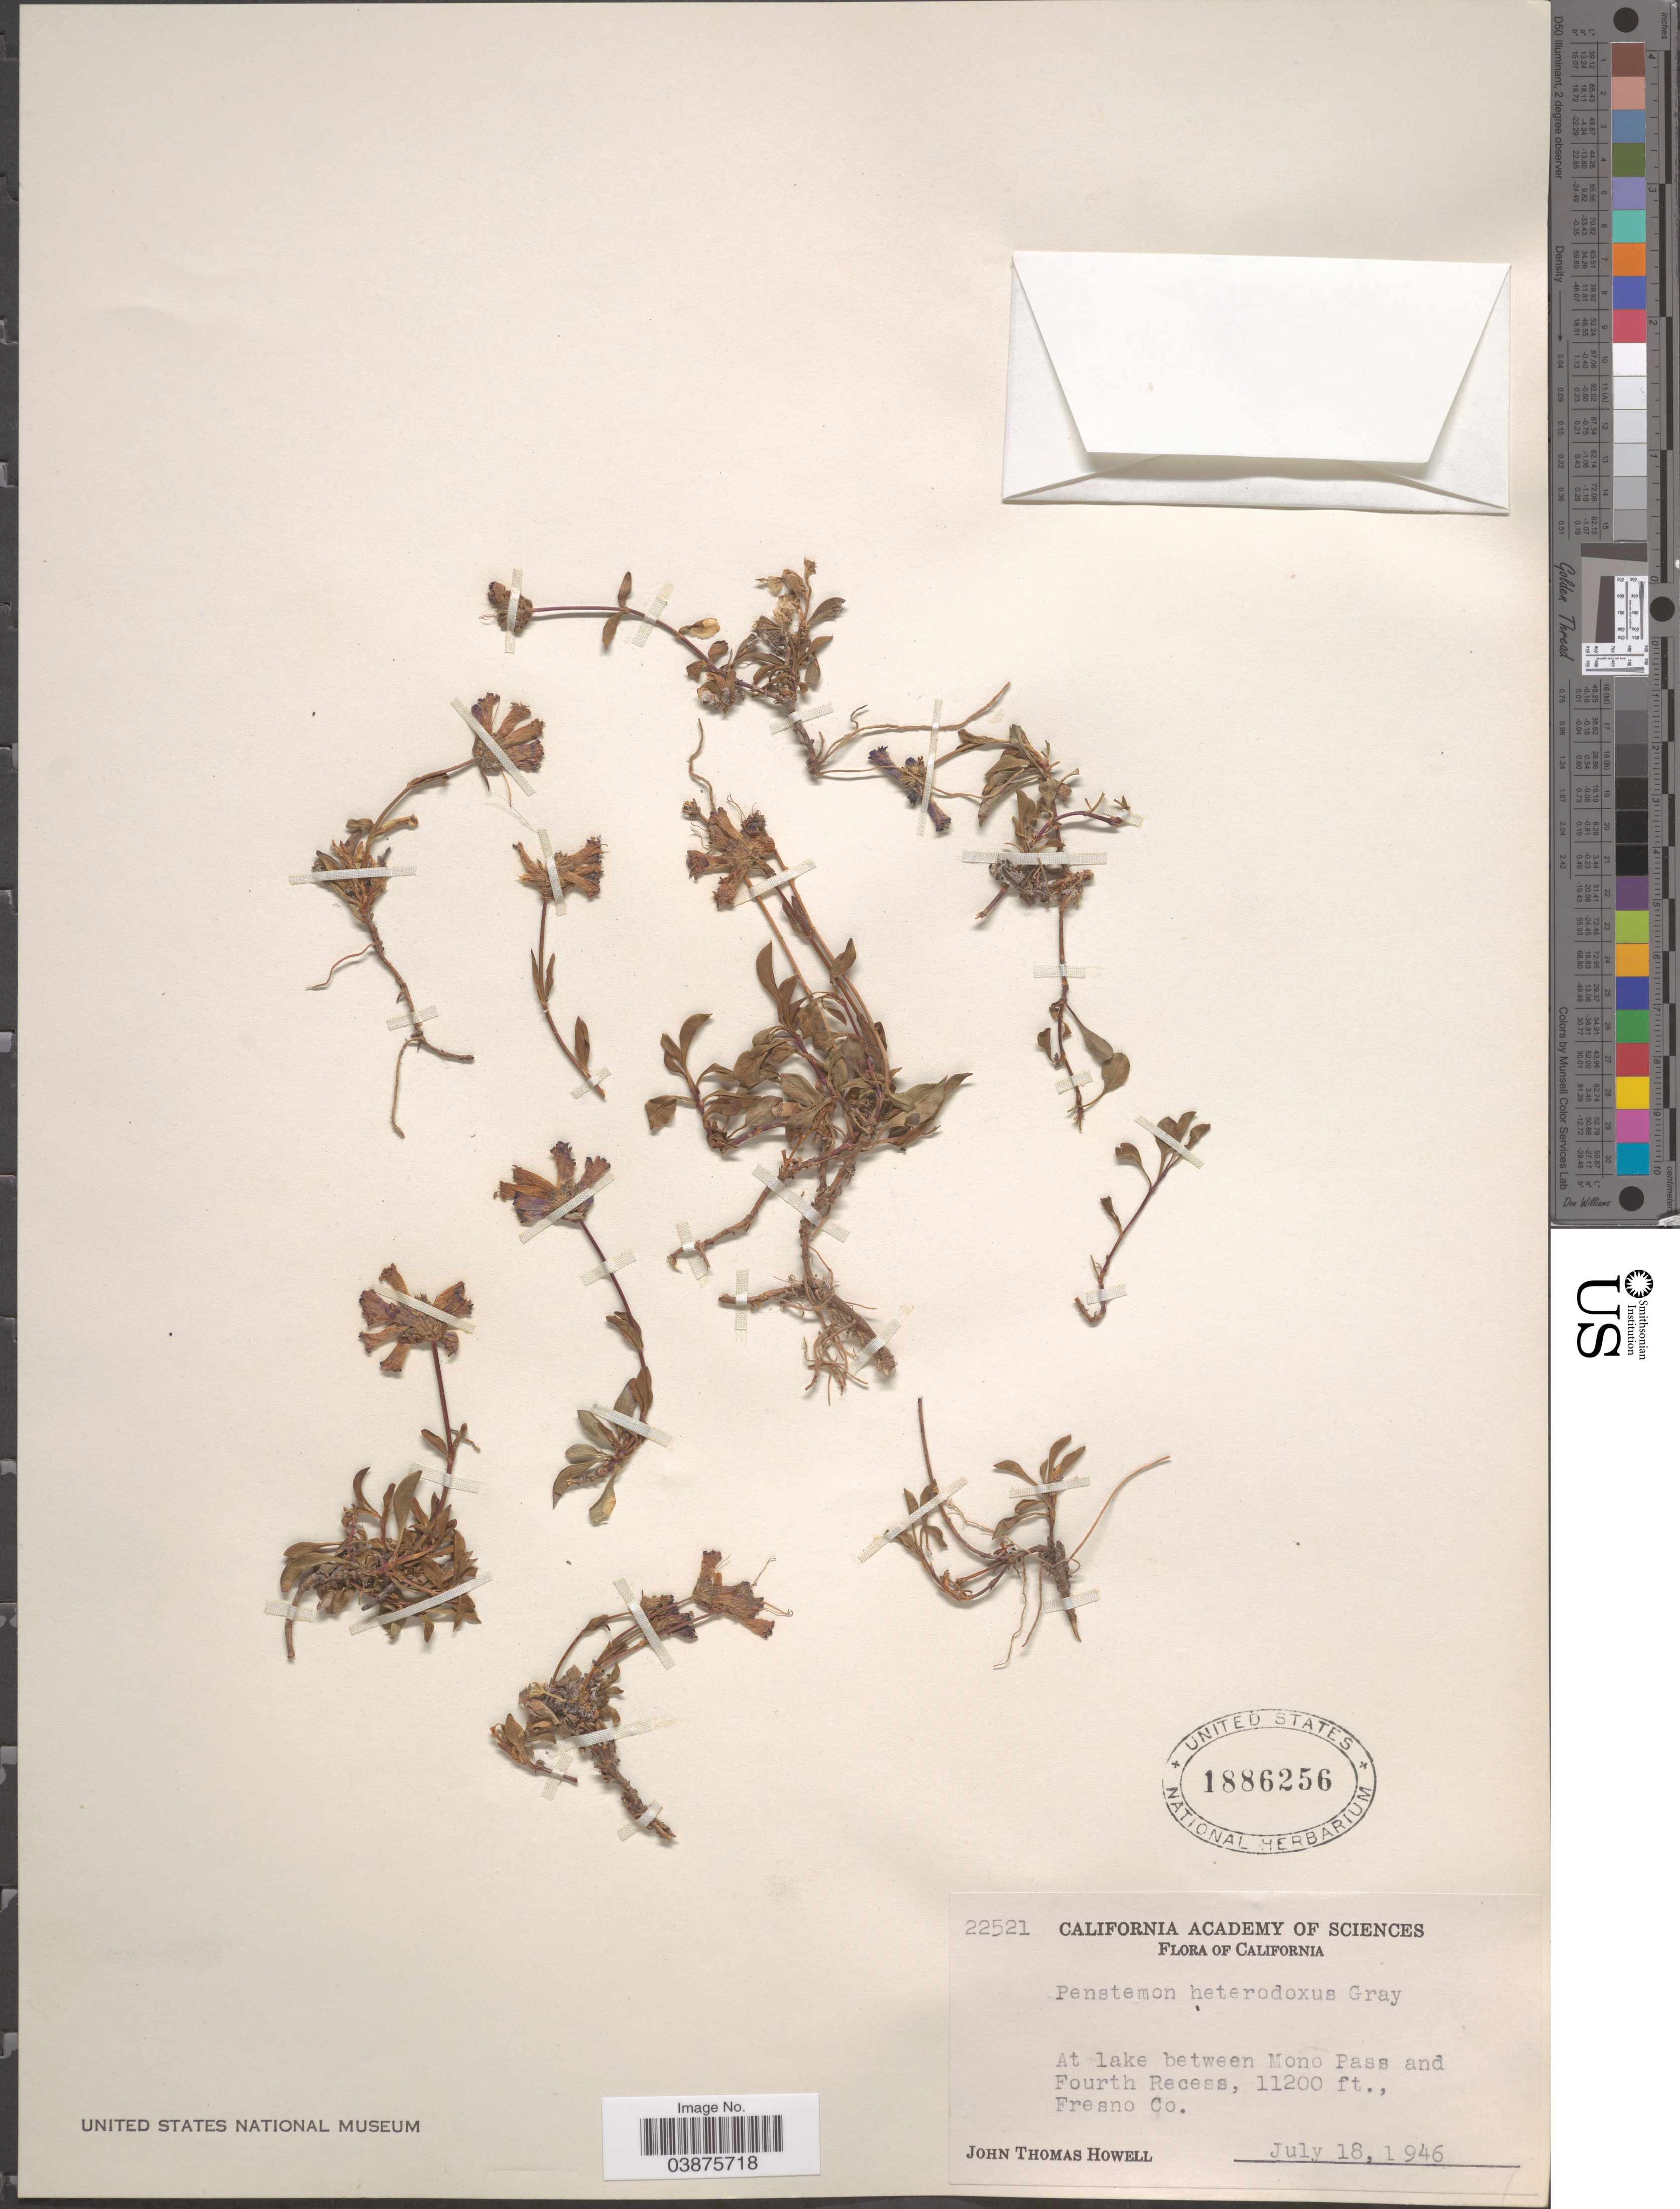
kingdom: Plantae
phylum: Tracheophyta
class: Magnoliopsida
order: Lamiales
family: Plantaginaceae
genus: Penstemon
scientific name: Penstemon heterodoxus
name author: A. Gray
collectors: J. T. Howell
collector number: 22521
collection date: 1946-07-18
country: United States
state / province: California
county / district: Fresno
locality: At lake between Mono Pass and Fourth Recess. Fresno Co.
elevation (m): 3414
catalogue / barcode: US 1886256